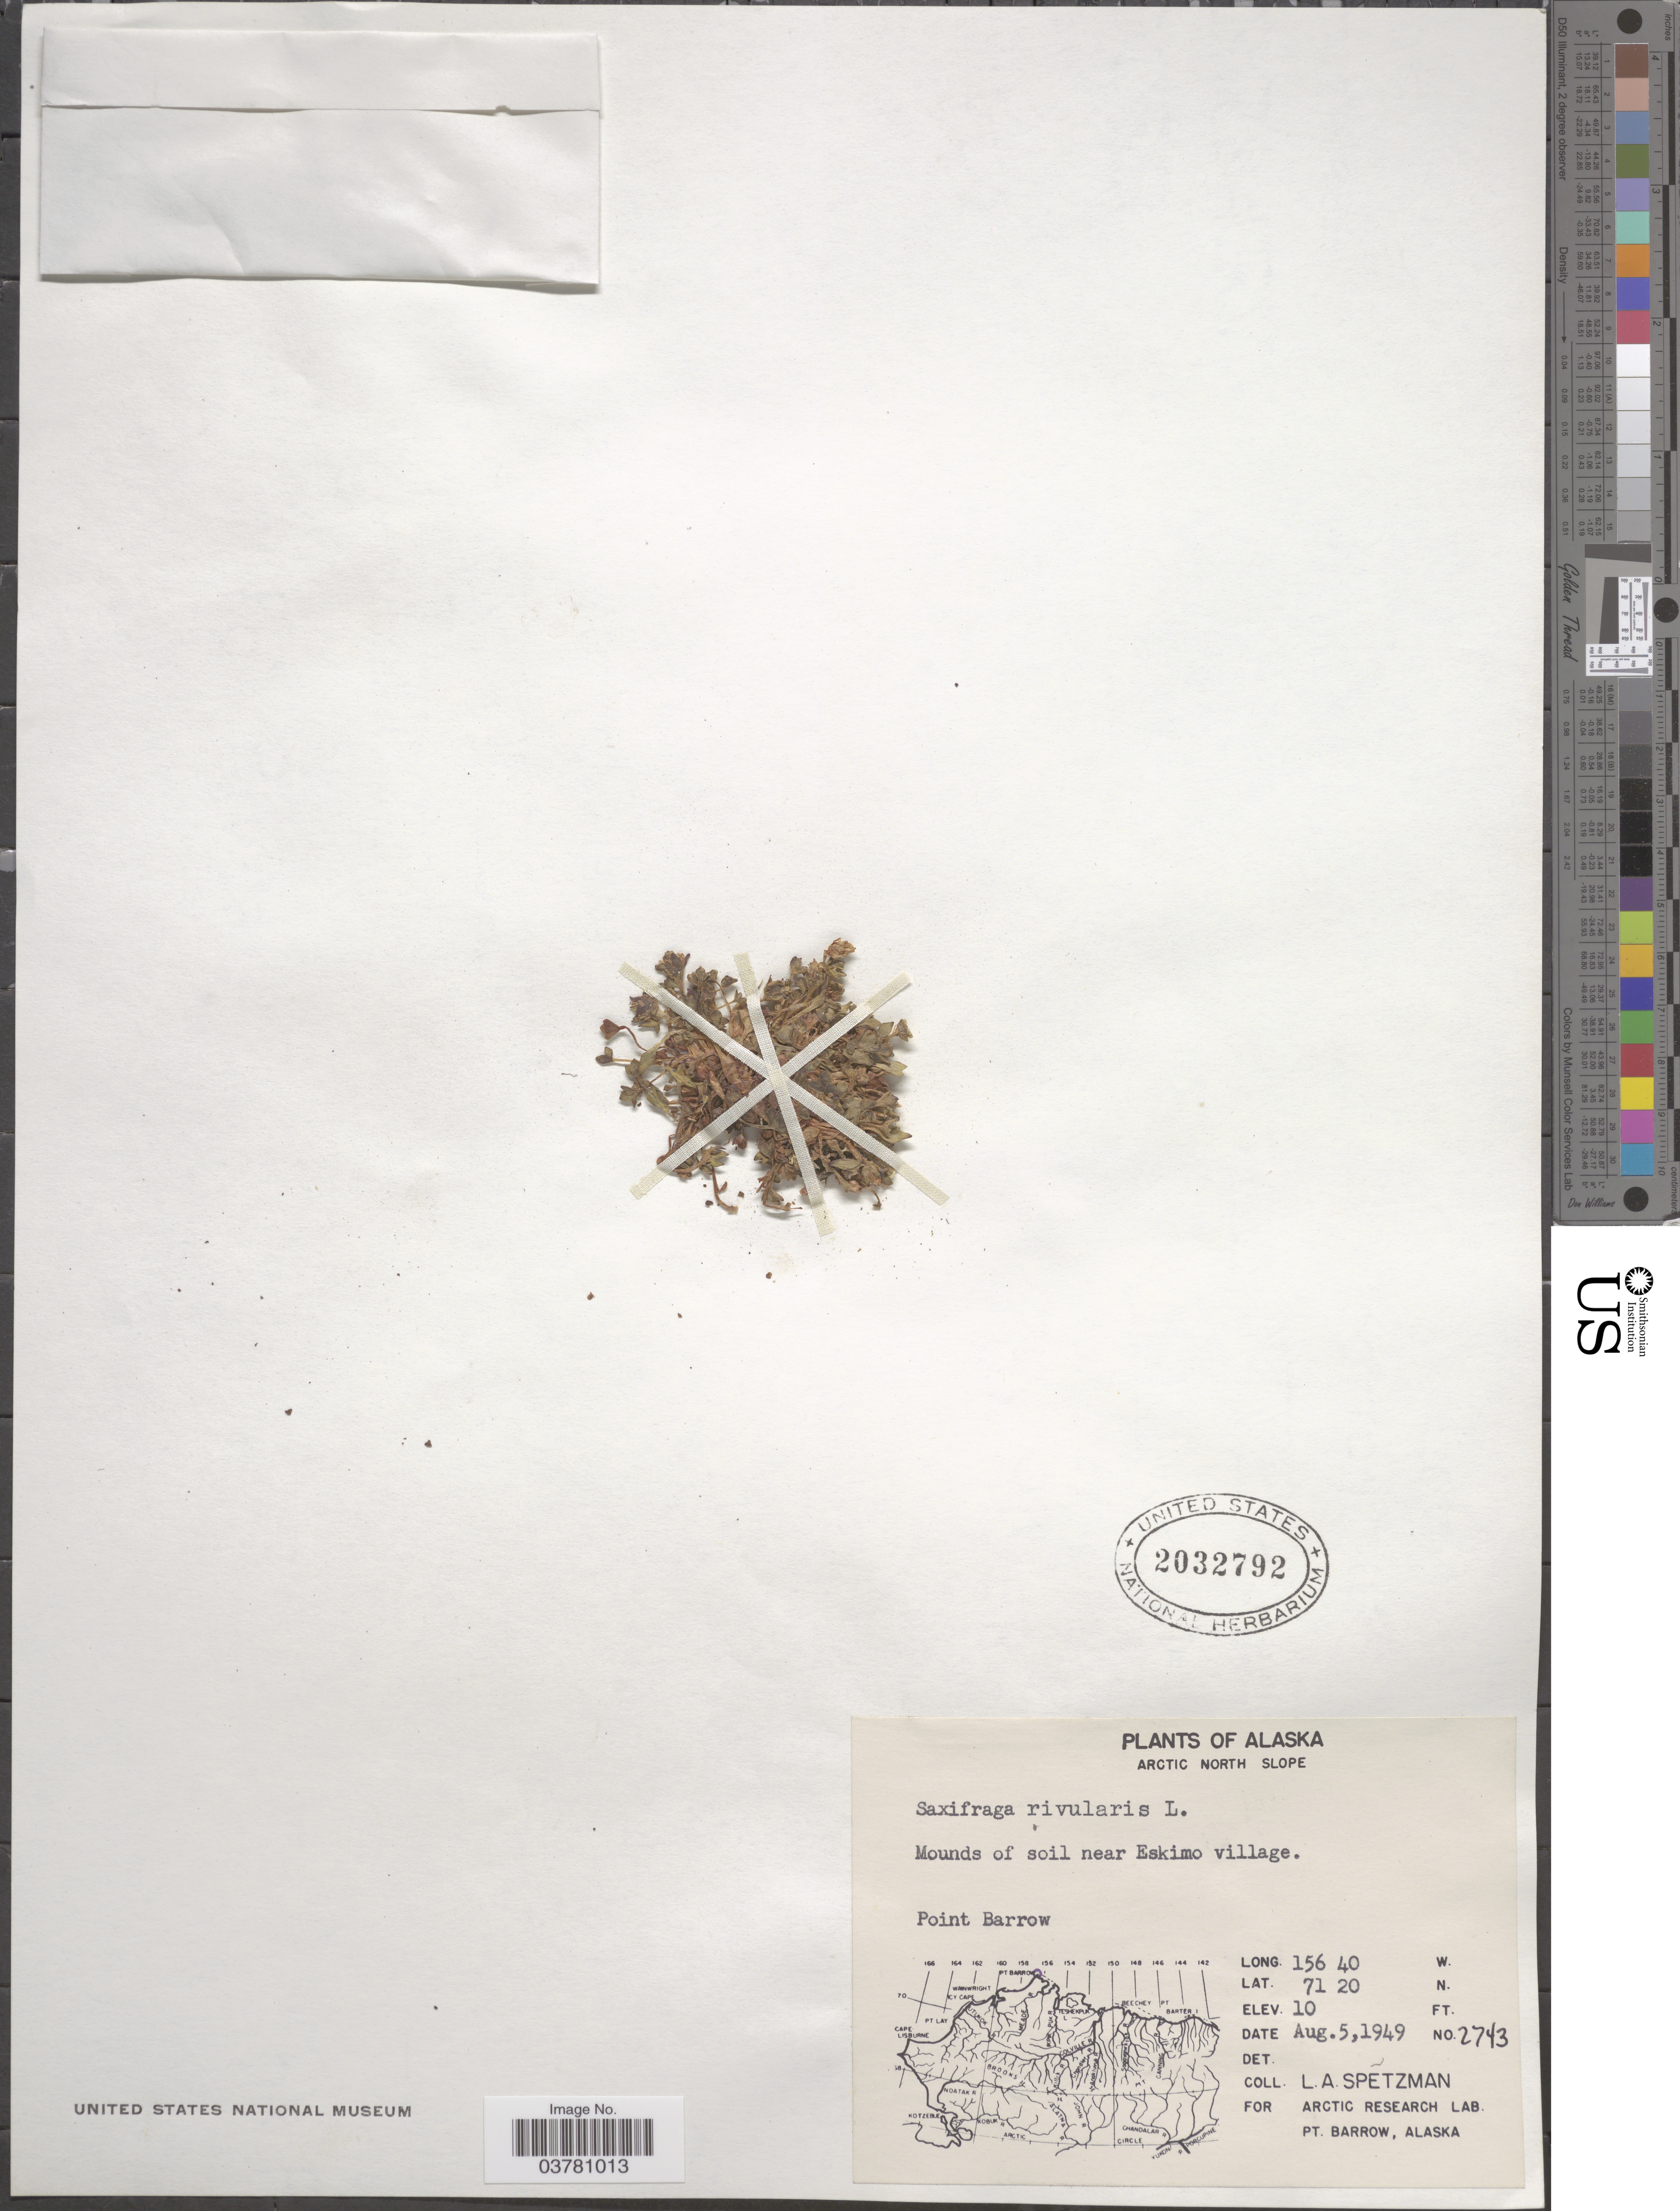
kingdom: Plantae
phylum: Tracheophyta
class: Magnoliopsida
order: Saxifragales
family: Saxifragaceae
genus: Saxifraga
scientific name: Saxifraga rivularis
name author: L.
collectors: L. Spetzman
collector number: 2743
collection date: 1949-08-05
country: United States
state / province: Alaska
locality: Arctic North Slope. Mounds of soil near Eskimo village. Point Barrow.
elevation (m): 3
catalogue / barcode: US 2032792